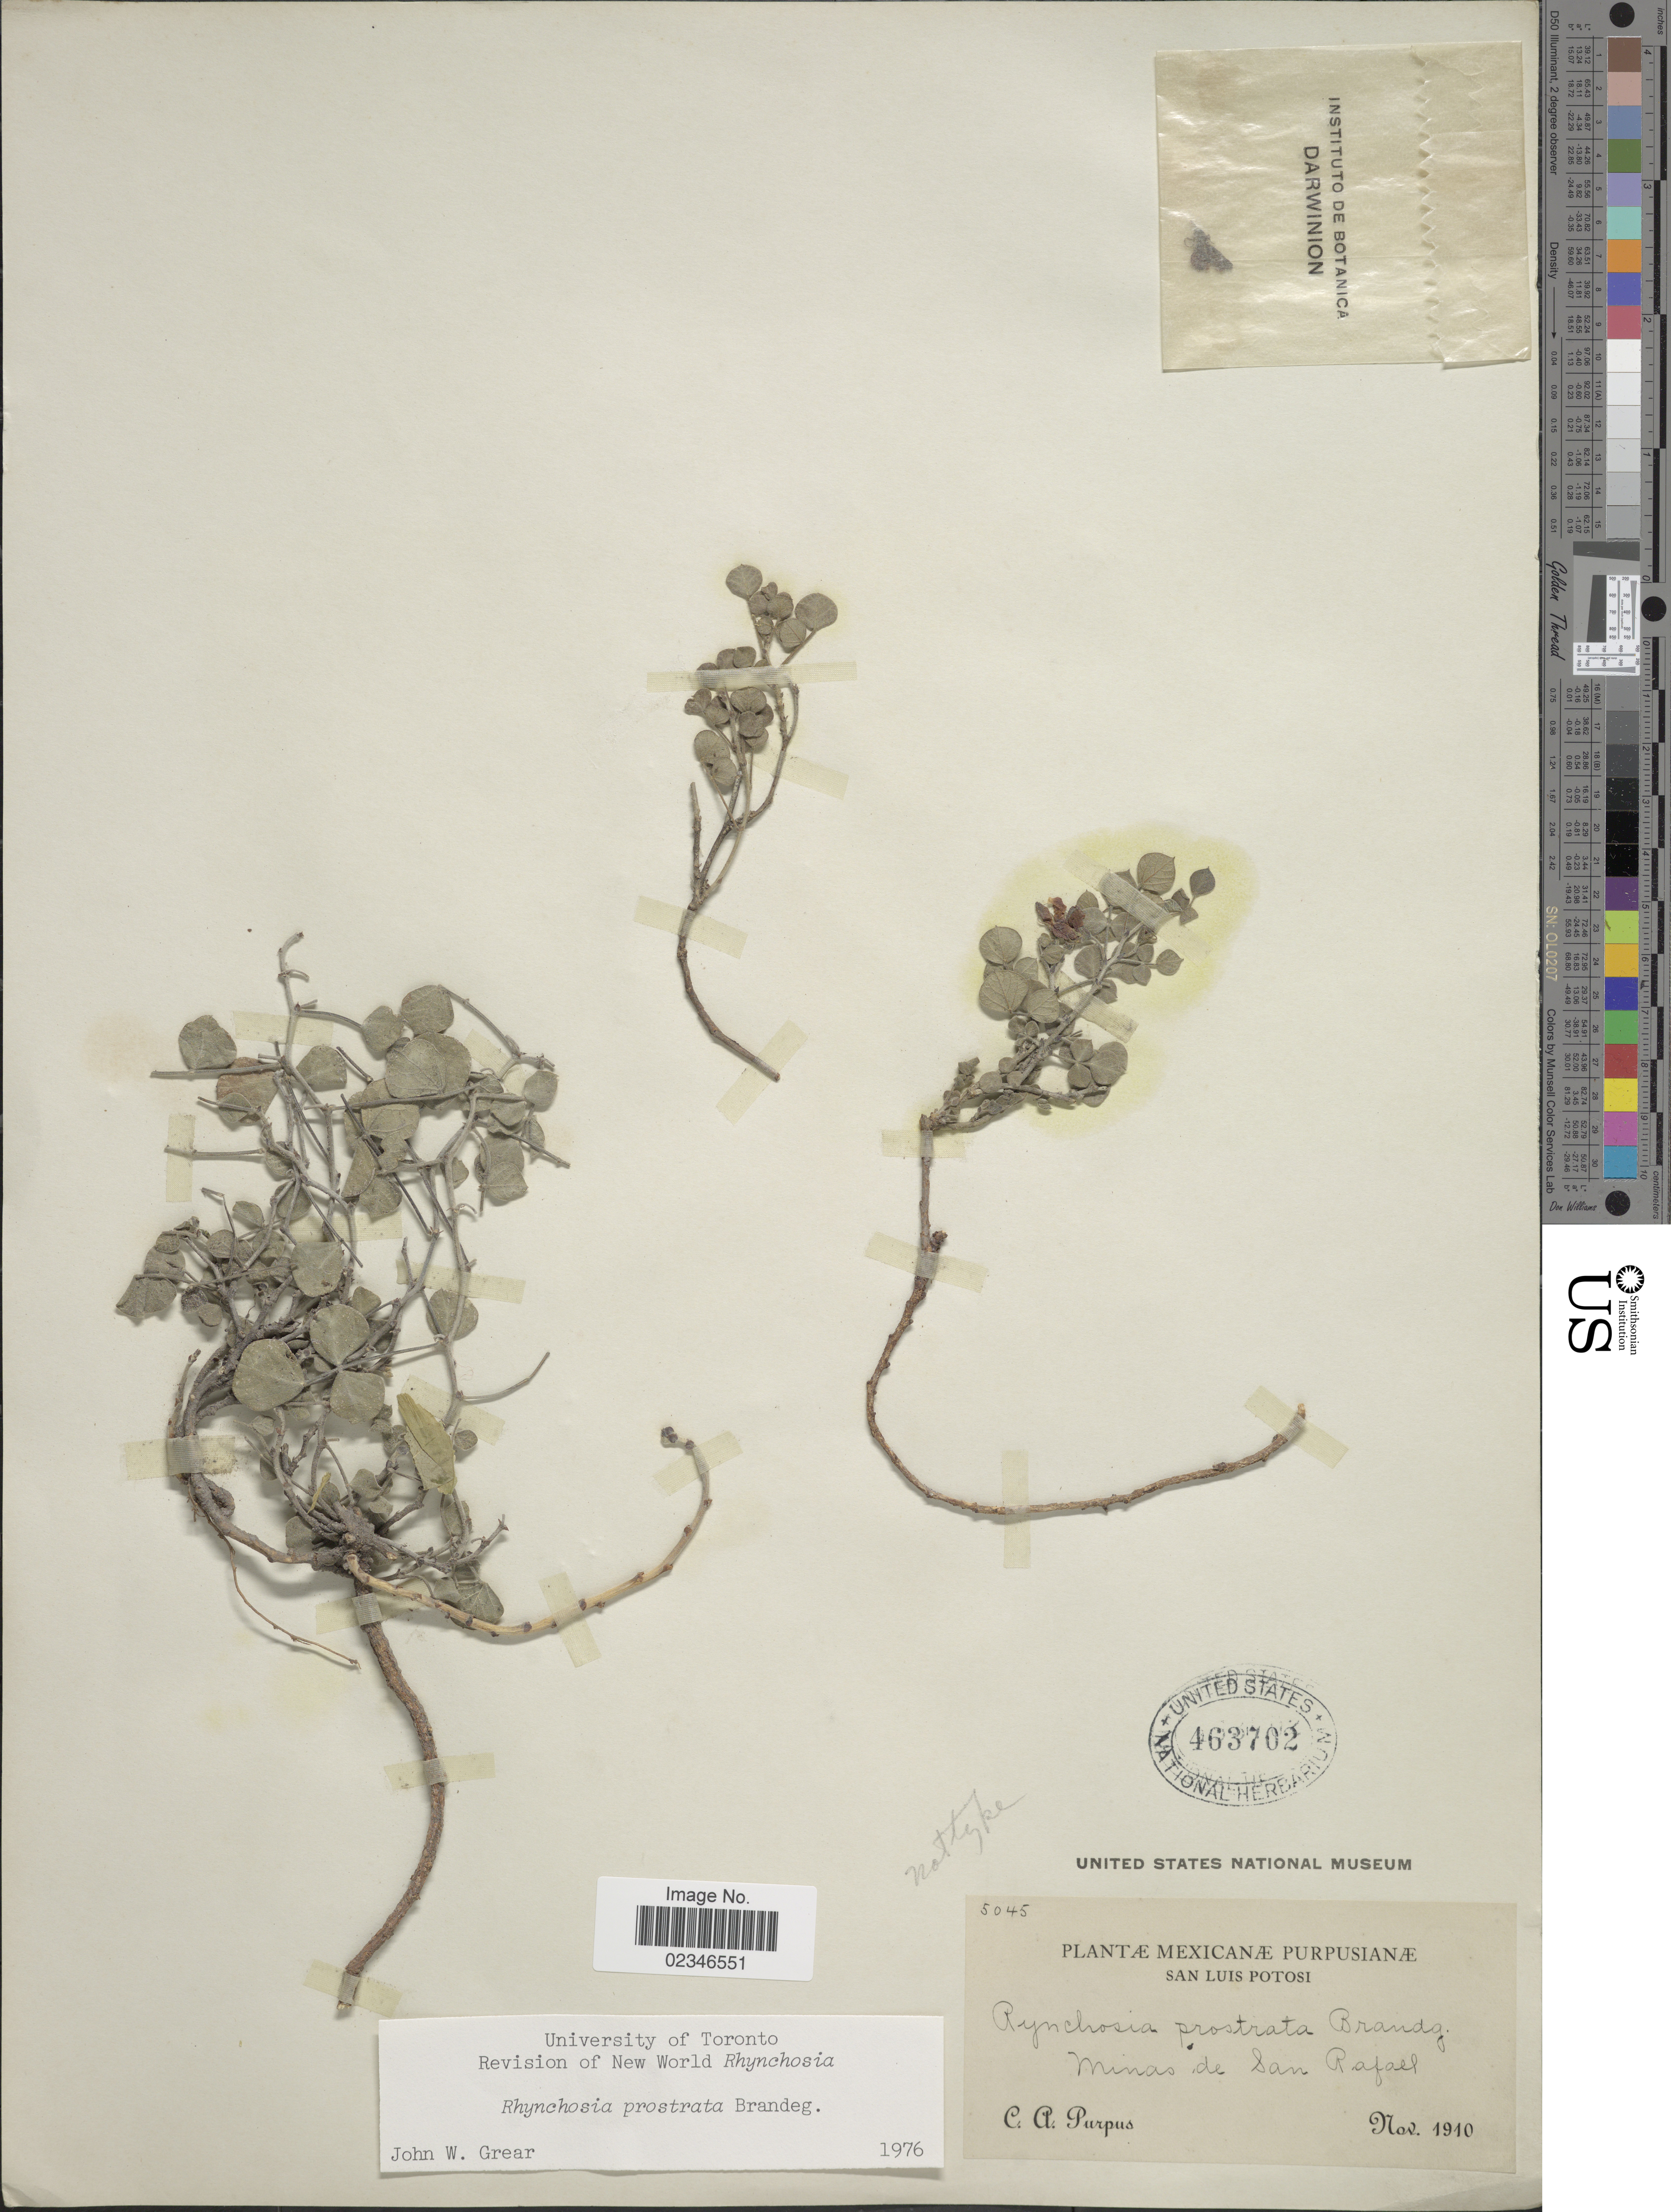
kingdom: Plantae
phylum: Tracheophyta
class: Magnoliopsida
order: Fabales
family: Fabaceae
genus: Rhynchosia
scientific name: Rhynchosia prostrata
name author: Brandegee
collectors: C. A. Purpus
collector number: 5045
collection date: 1910-11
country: Mexico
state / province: San Luis Potosí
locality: Minas de San Rafael, San Luis Potosi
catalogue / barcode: US 463702